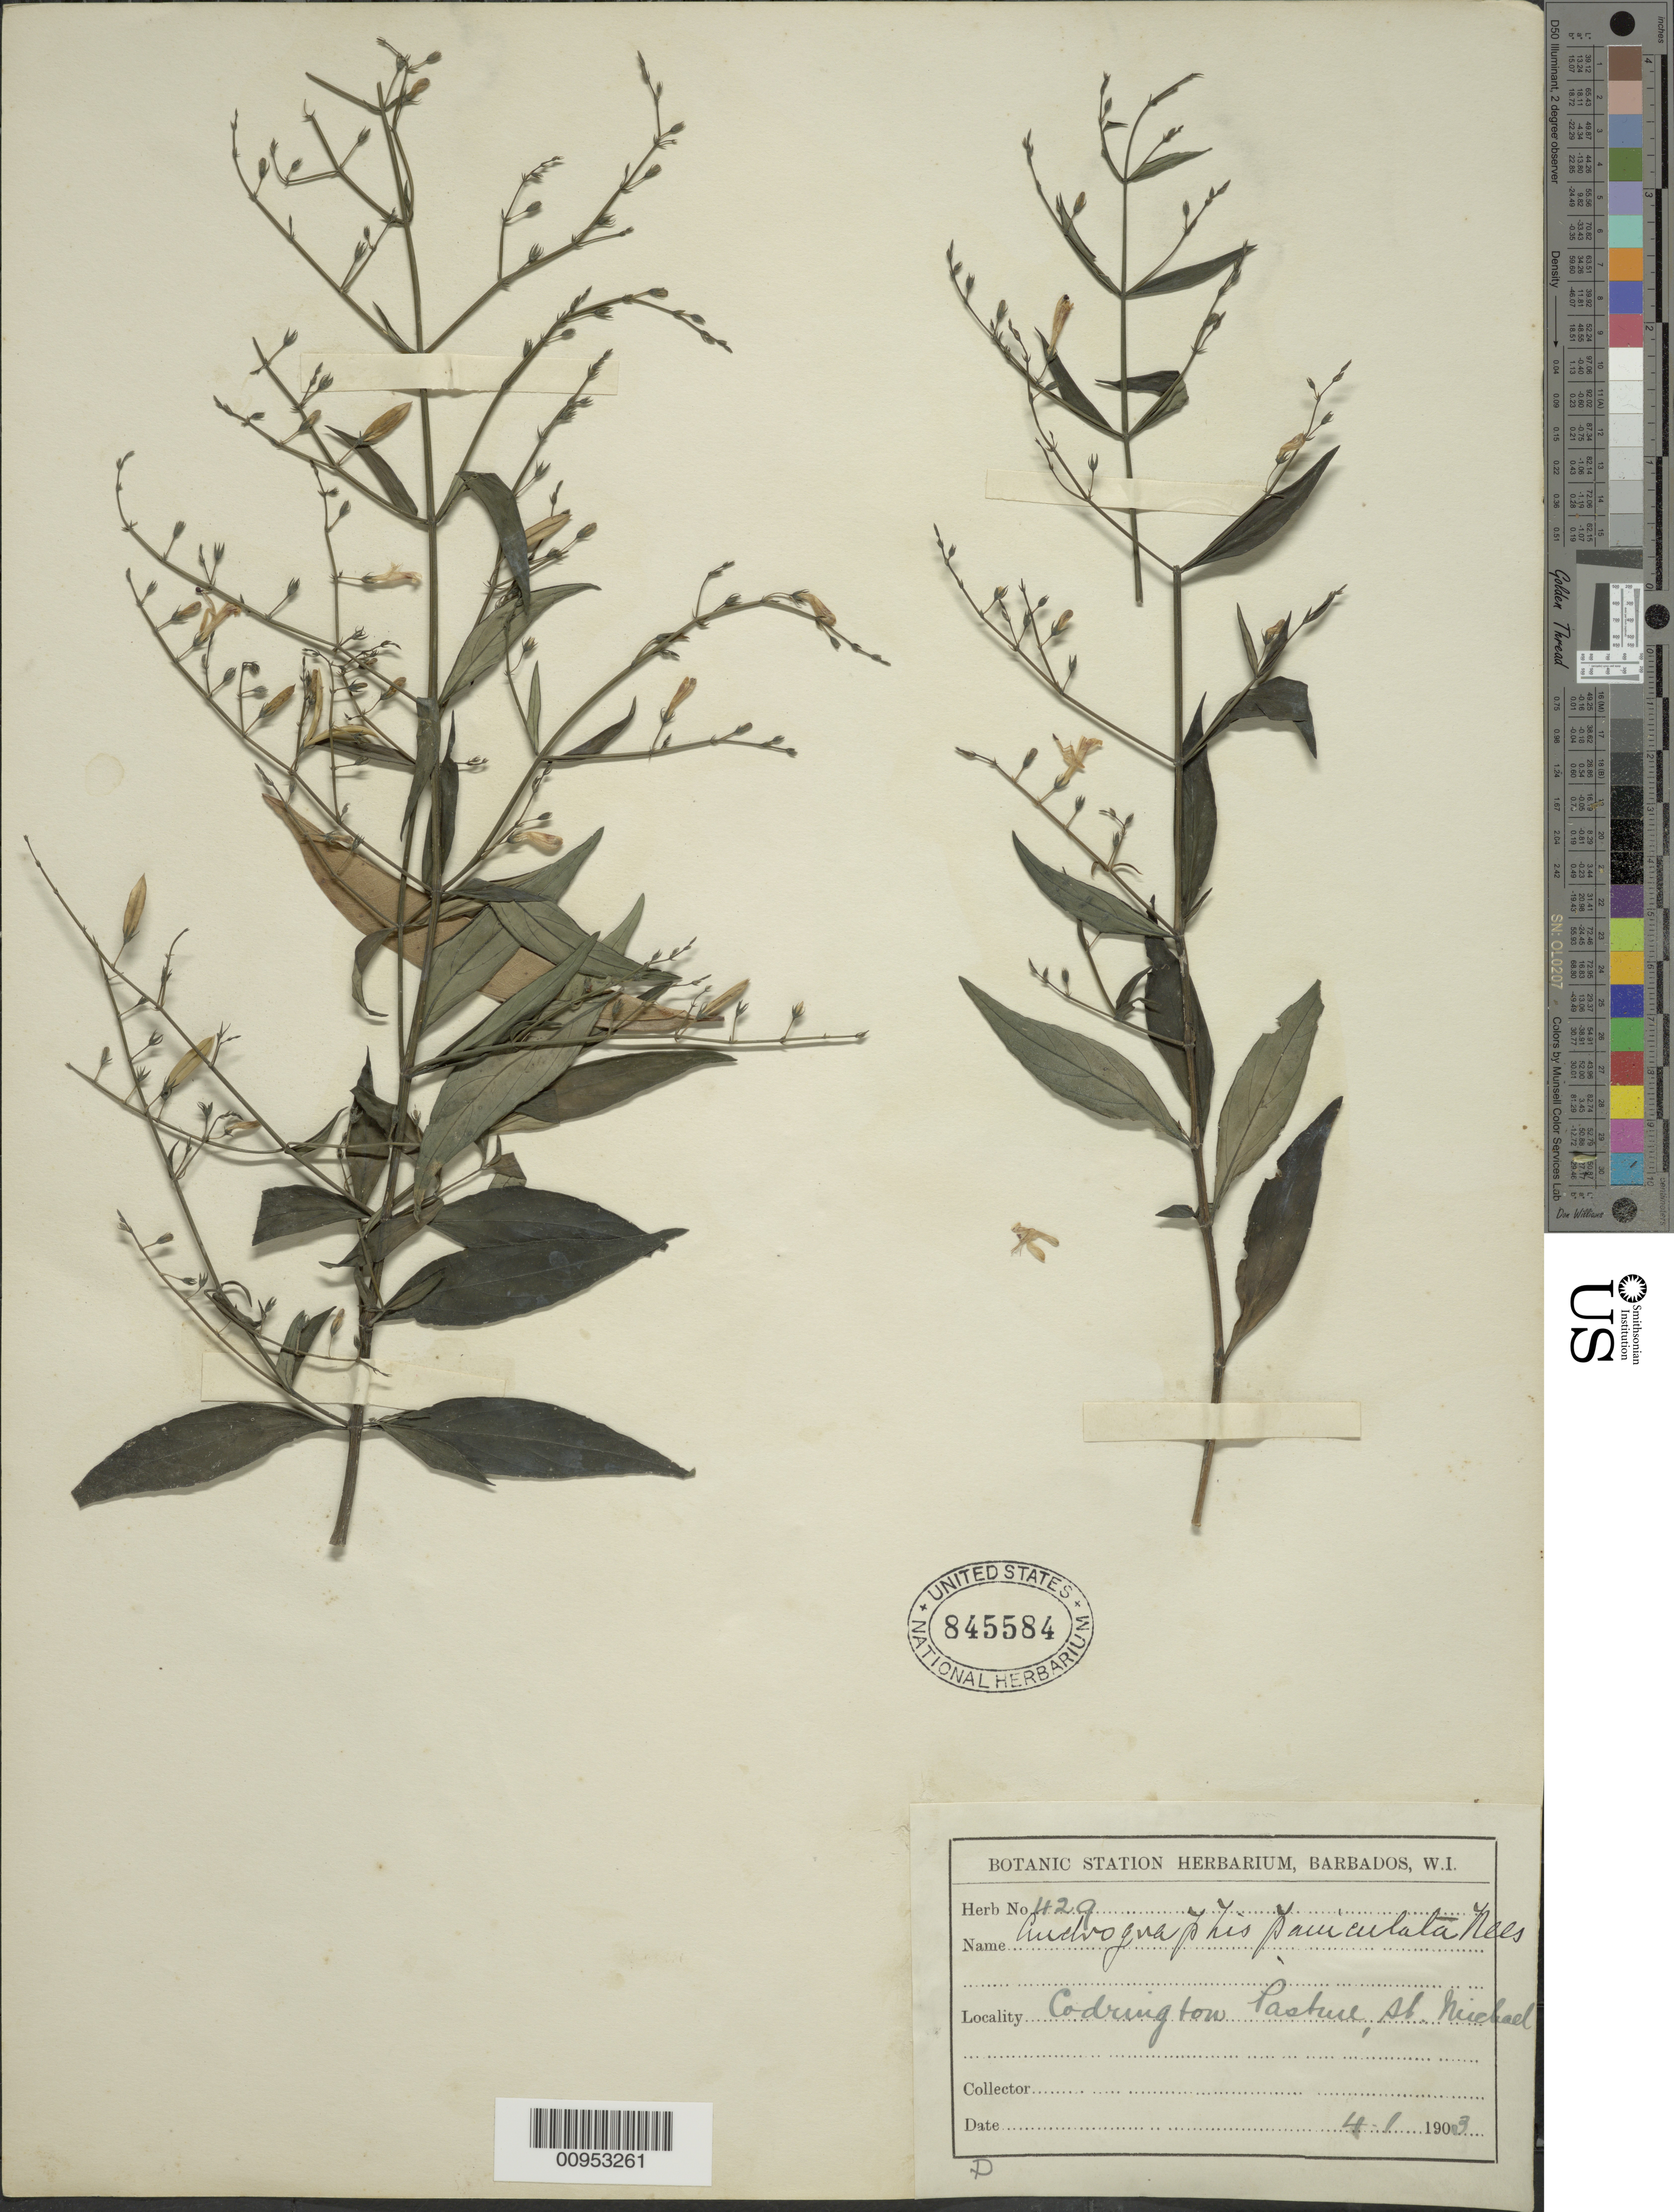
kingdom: Plantae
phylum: Tracheophyta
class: Magnoliopsida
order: Lamiales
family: Acanthaceae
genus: Andrographis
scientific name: Andrographis paniculata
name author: (Burm. f.) Nees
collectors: ex herb. Bot. Sta. Barbados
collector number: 429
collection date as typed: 04 Jan 1903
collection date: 1903-01-04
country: Barbados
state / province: Saint Michael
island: Barbados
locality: Codrington Pasture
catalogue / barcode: US 845584